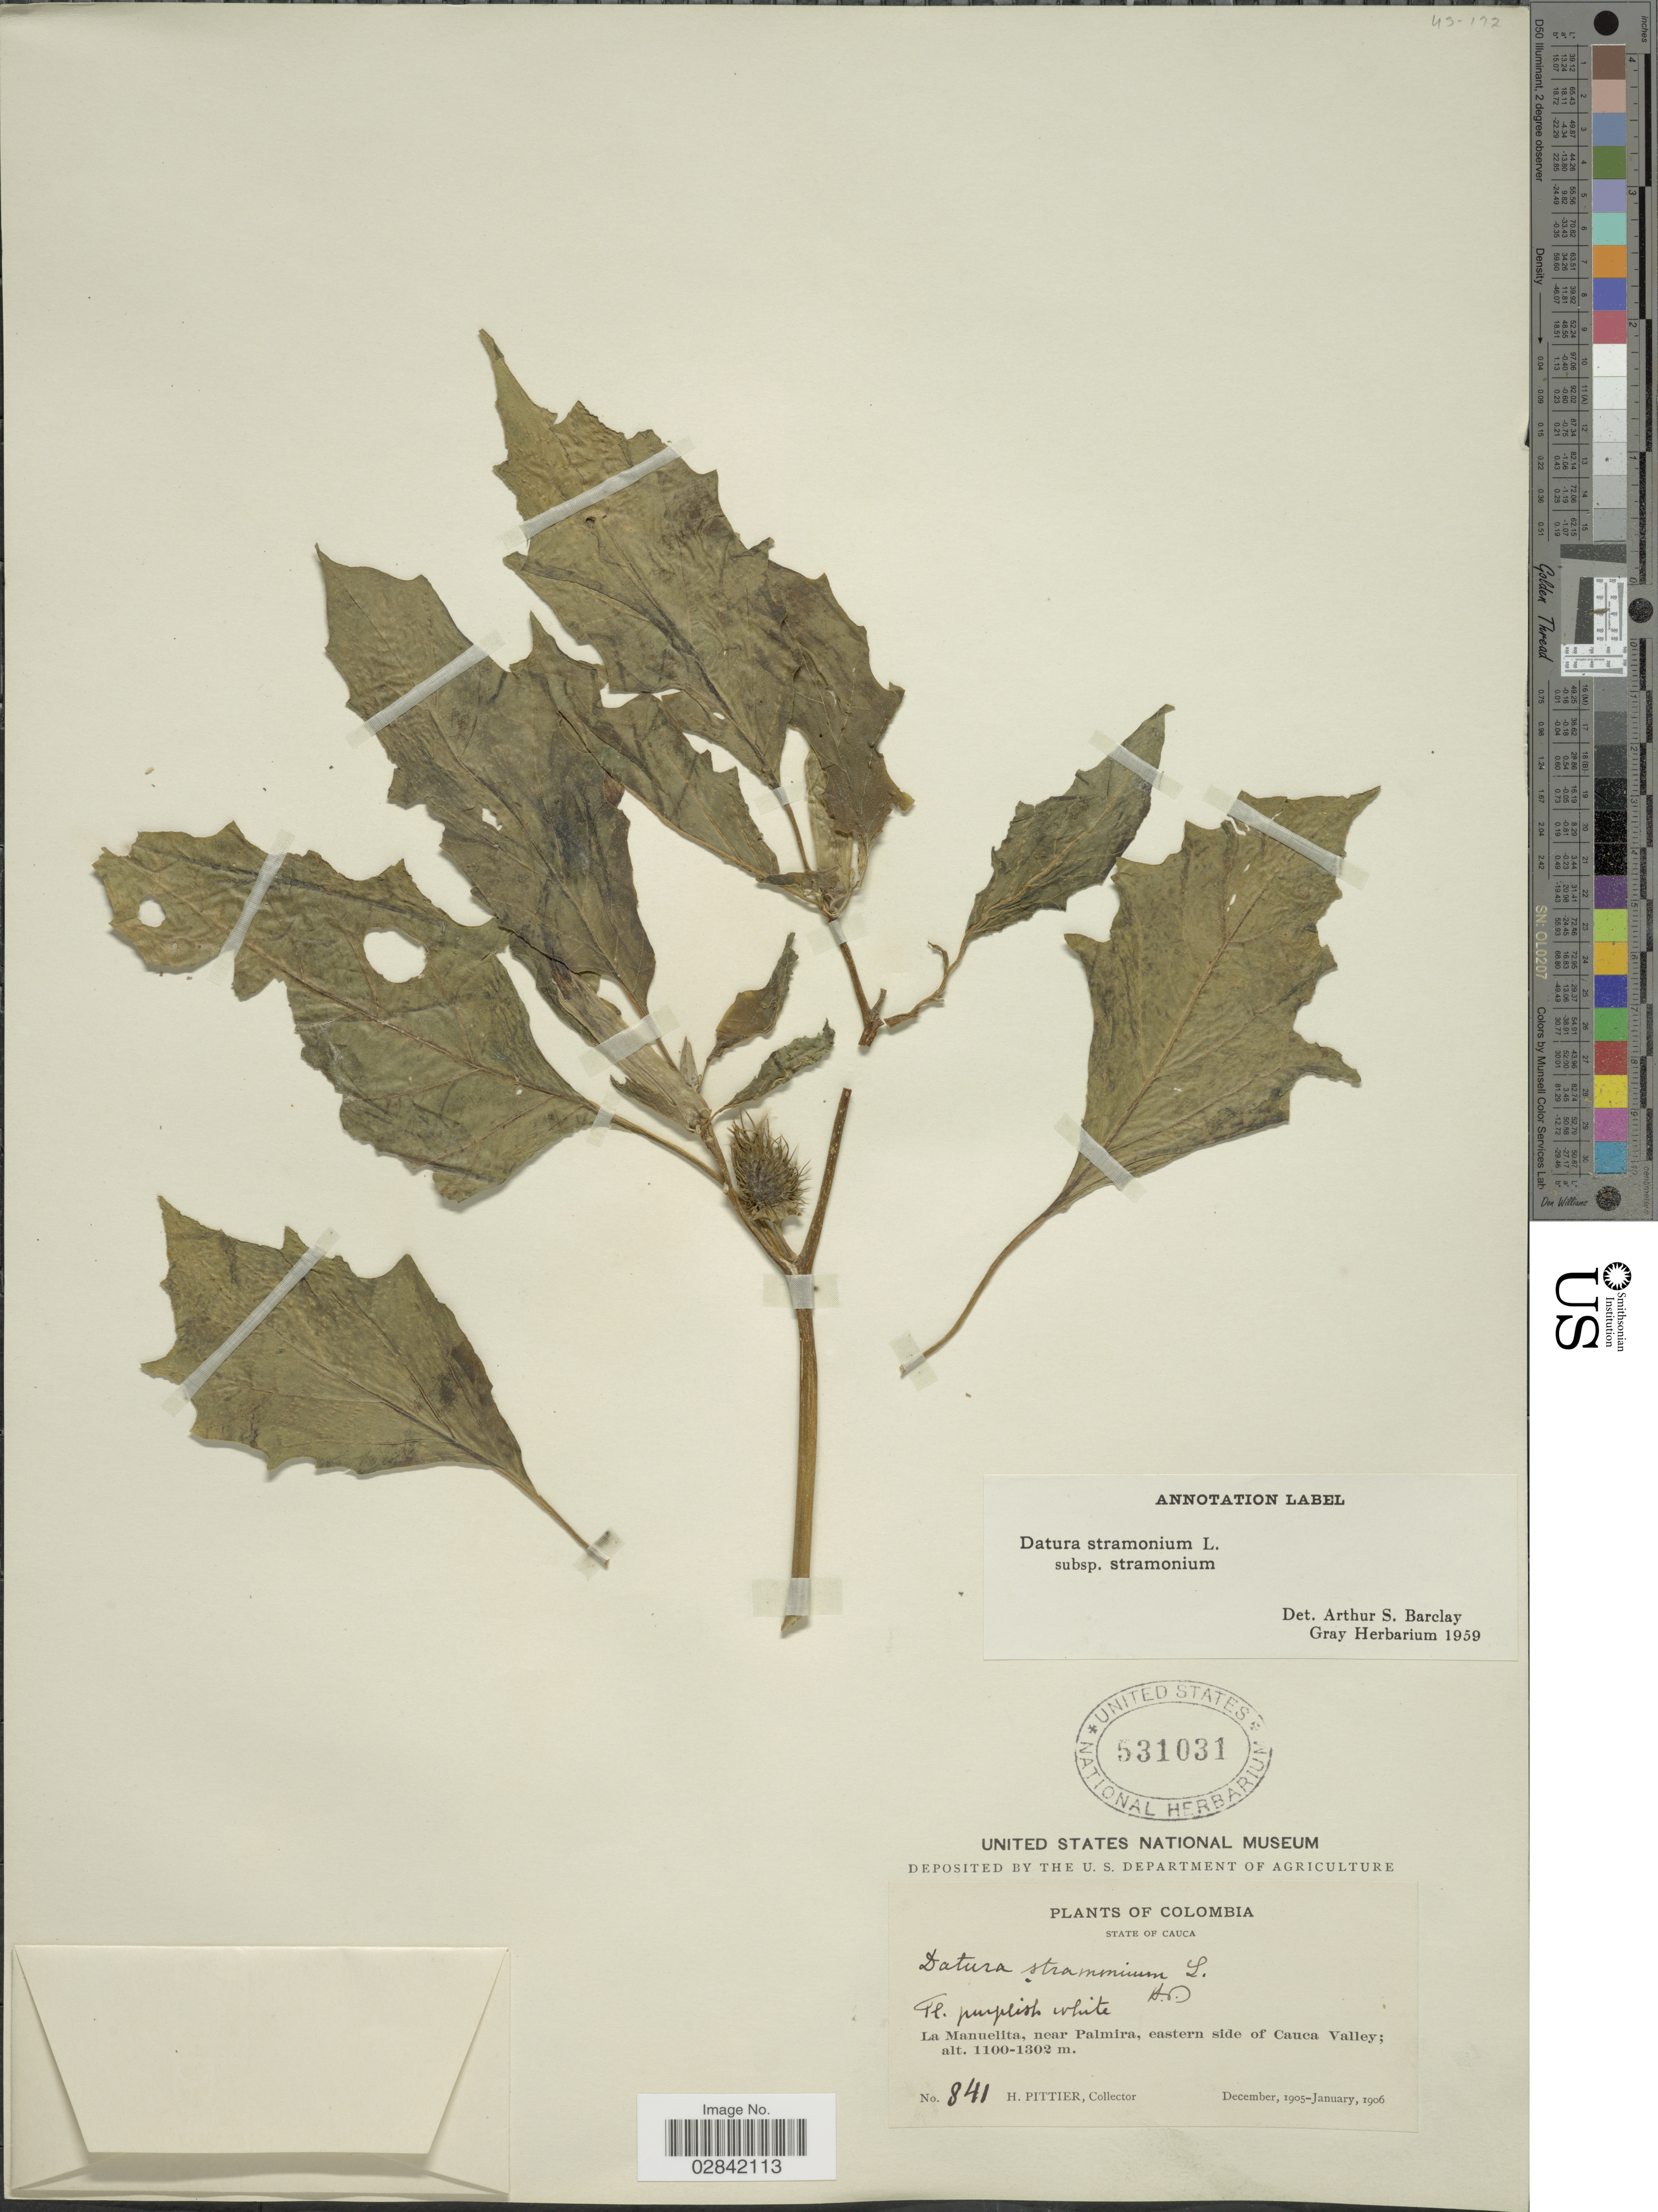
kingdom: Plantae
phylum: Tracheophyta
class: Magnoliopsida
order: Solanales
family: Solanaceae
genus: Datura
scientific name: Datura stramonium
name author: L.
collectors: H. F. Pittier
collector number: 841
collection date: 1905-12/1906-01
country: Colombia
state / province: Cauca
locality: State of Cauca, La Manuelita, near Palmira, eastern side of Cauca Valley.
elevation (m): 1100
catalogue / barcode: US 531031